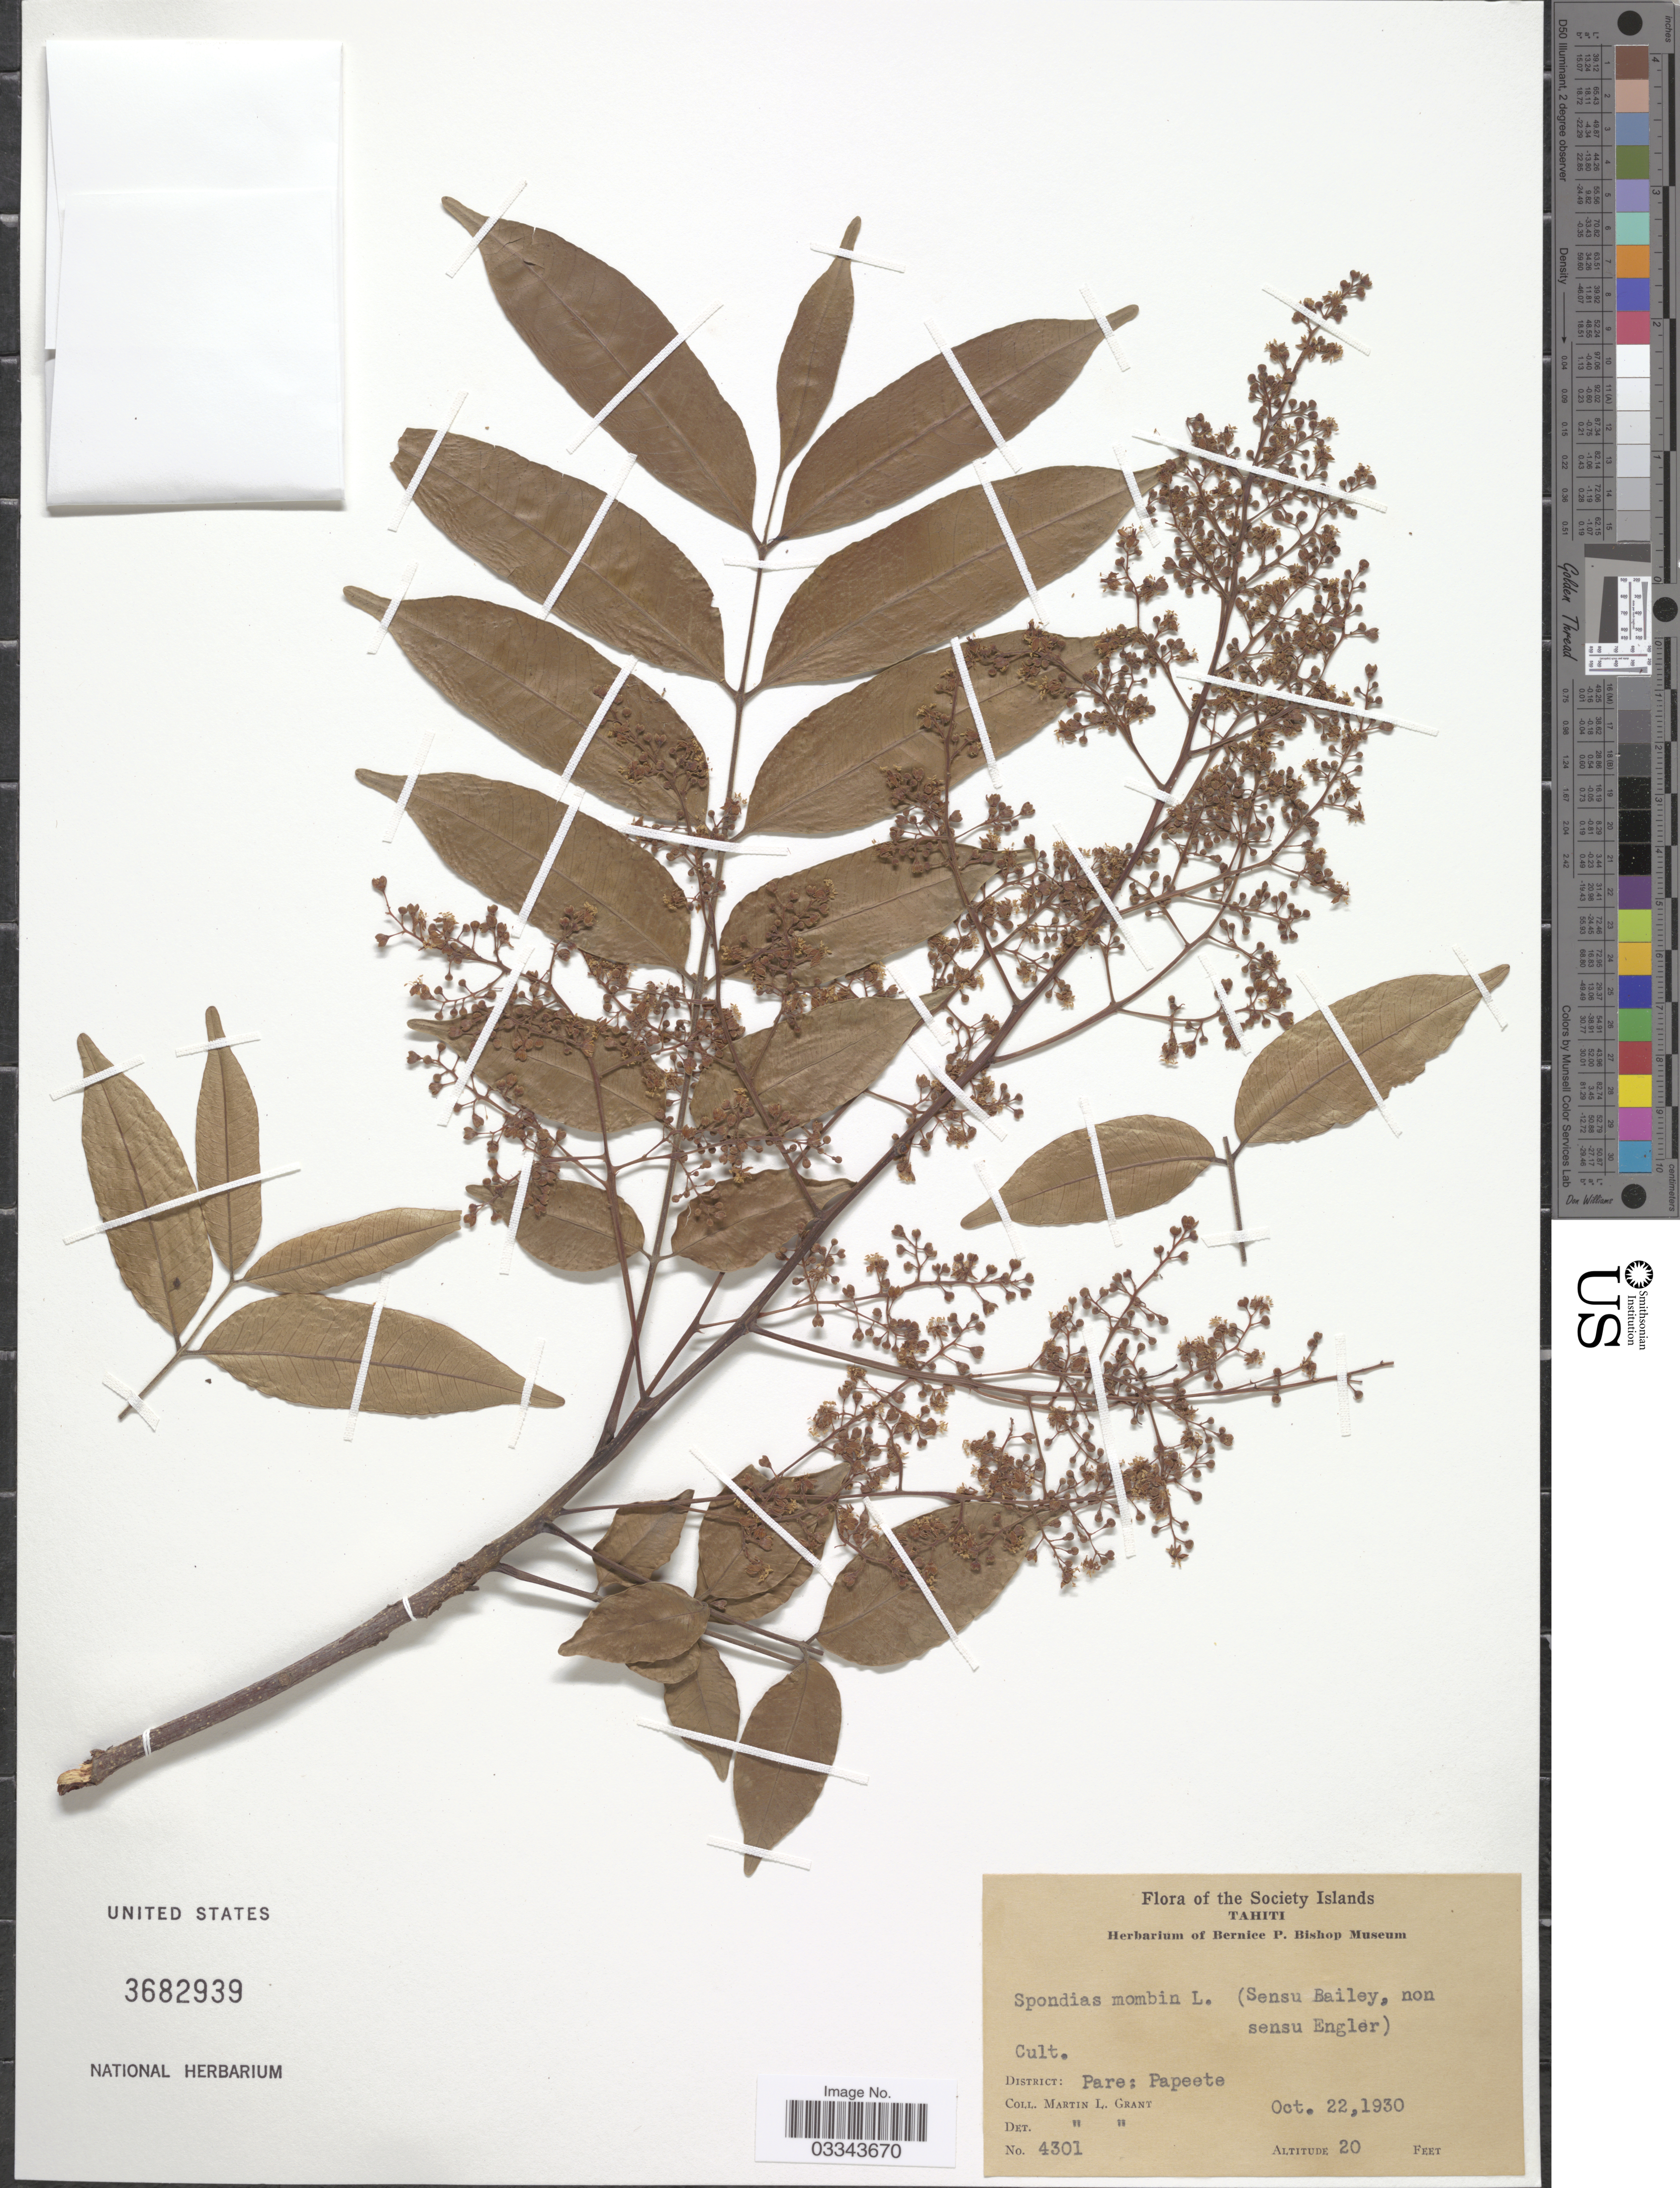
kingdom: Plantae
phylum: Tracheophyta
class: Magnoliopsida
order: Sapindales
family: Anacardiaceae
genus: Spondias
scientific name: Spondias mombin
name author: L.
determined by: Mitchell, John D.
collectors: M. L. Grant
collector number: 4301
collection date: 1930-10-22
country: French Polynesia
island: Tahiti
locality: The Society Islands. Tahiti. District: Pare: Papeete.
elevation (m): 6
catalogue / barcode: US 3682939